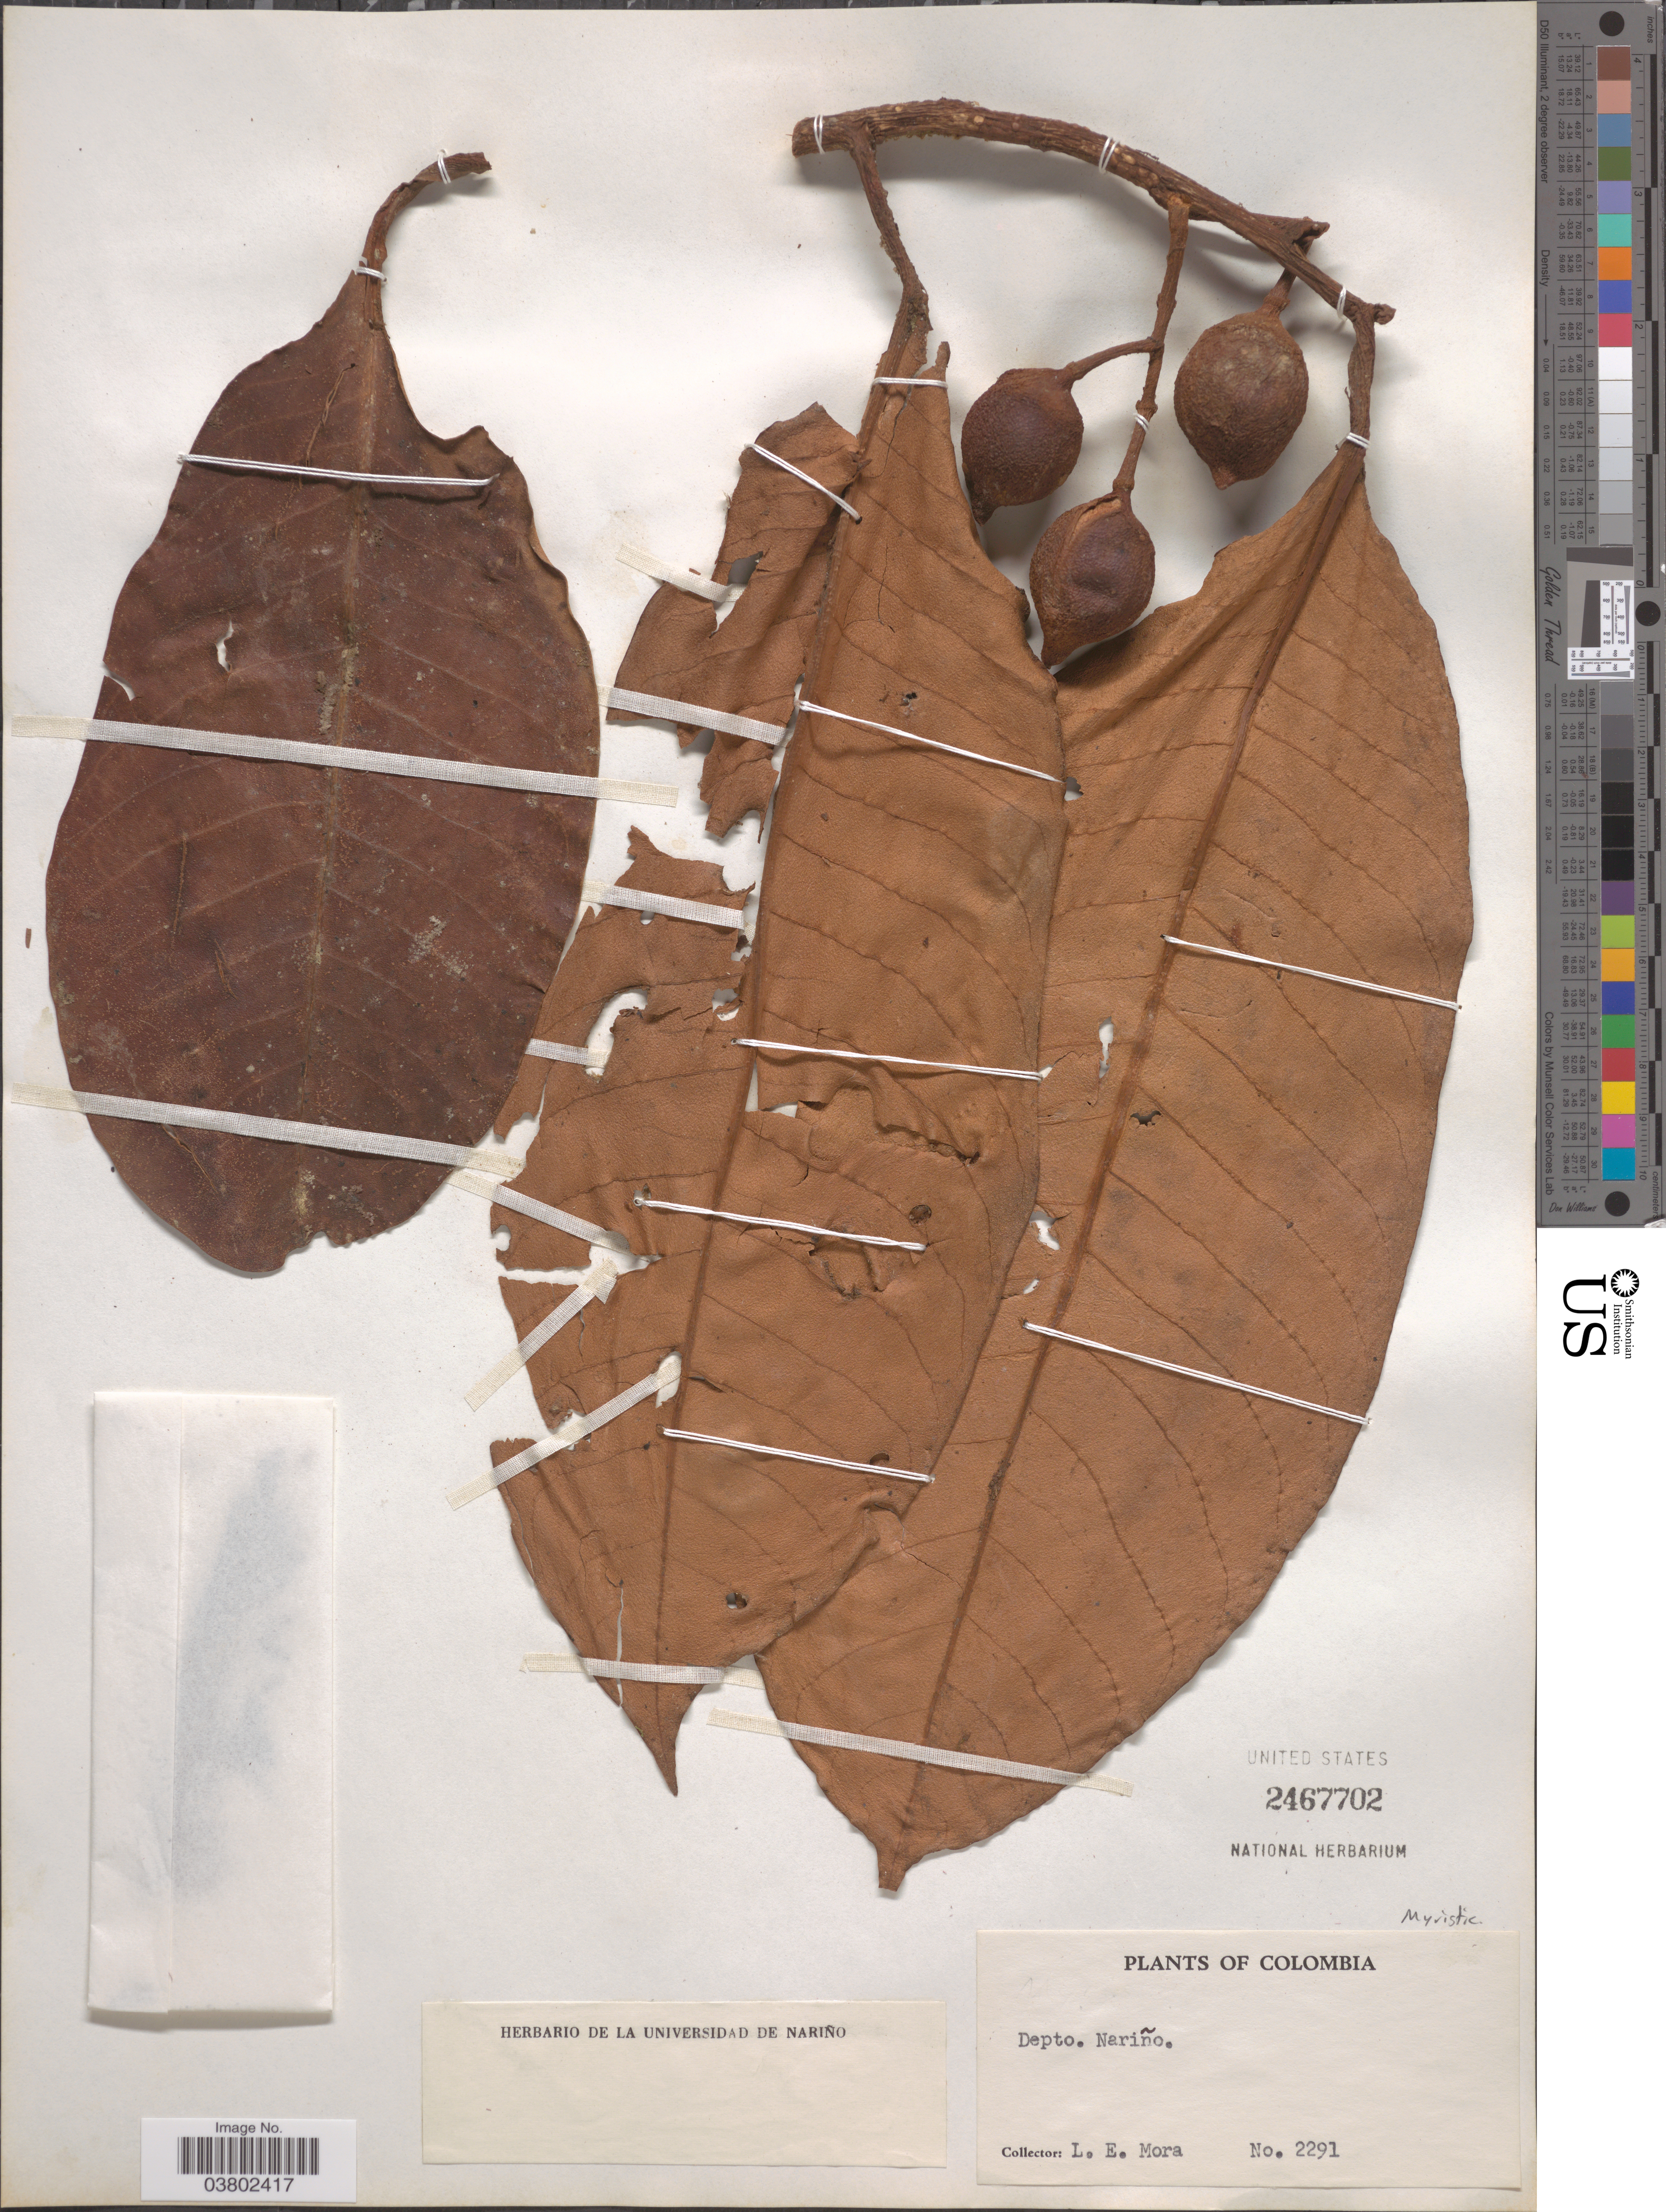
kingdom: Plantae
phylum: Tracheophyta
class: Magnoliopsida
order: Magnoliales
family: Myristicaceae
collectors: L. Mora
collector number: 2291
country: Colombia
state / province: Nariño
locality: Depto. Nariño.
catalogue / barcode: US 2467702